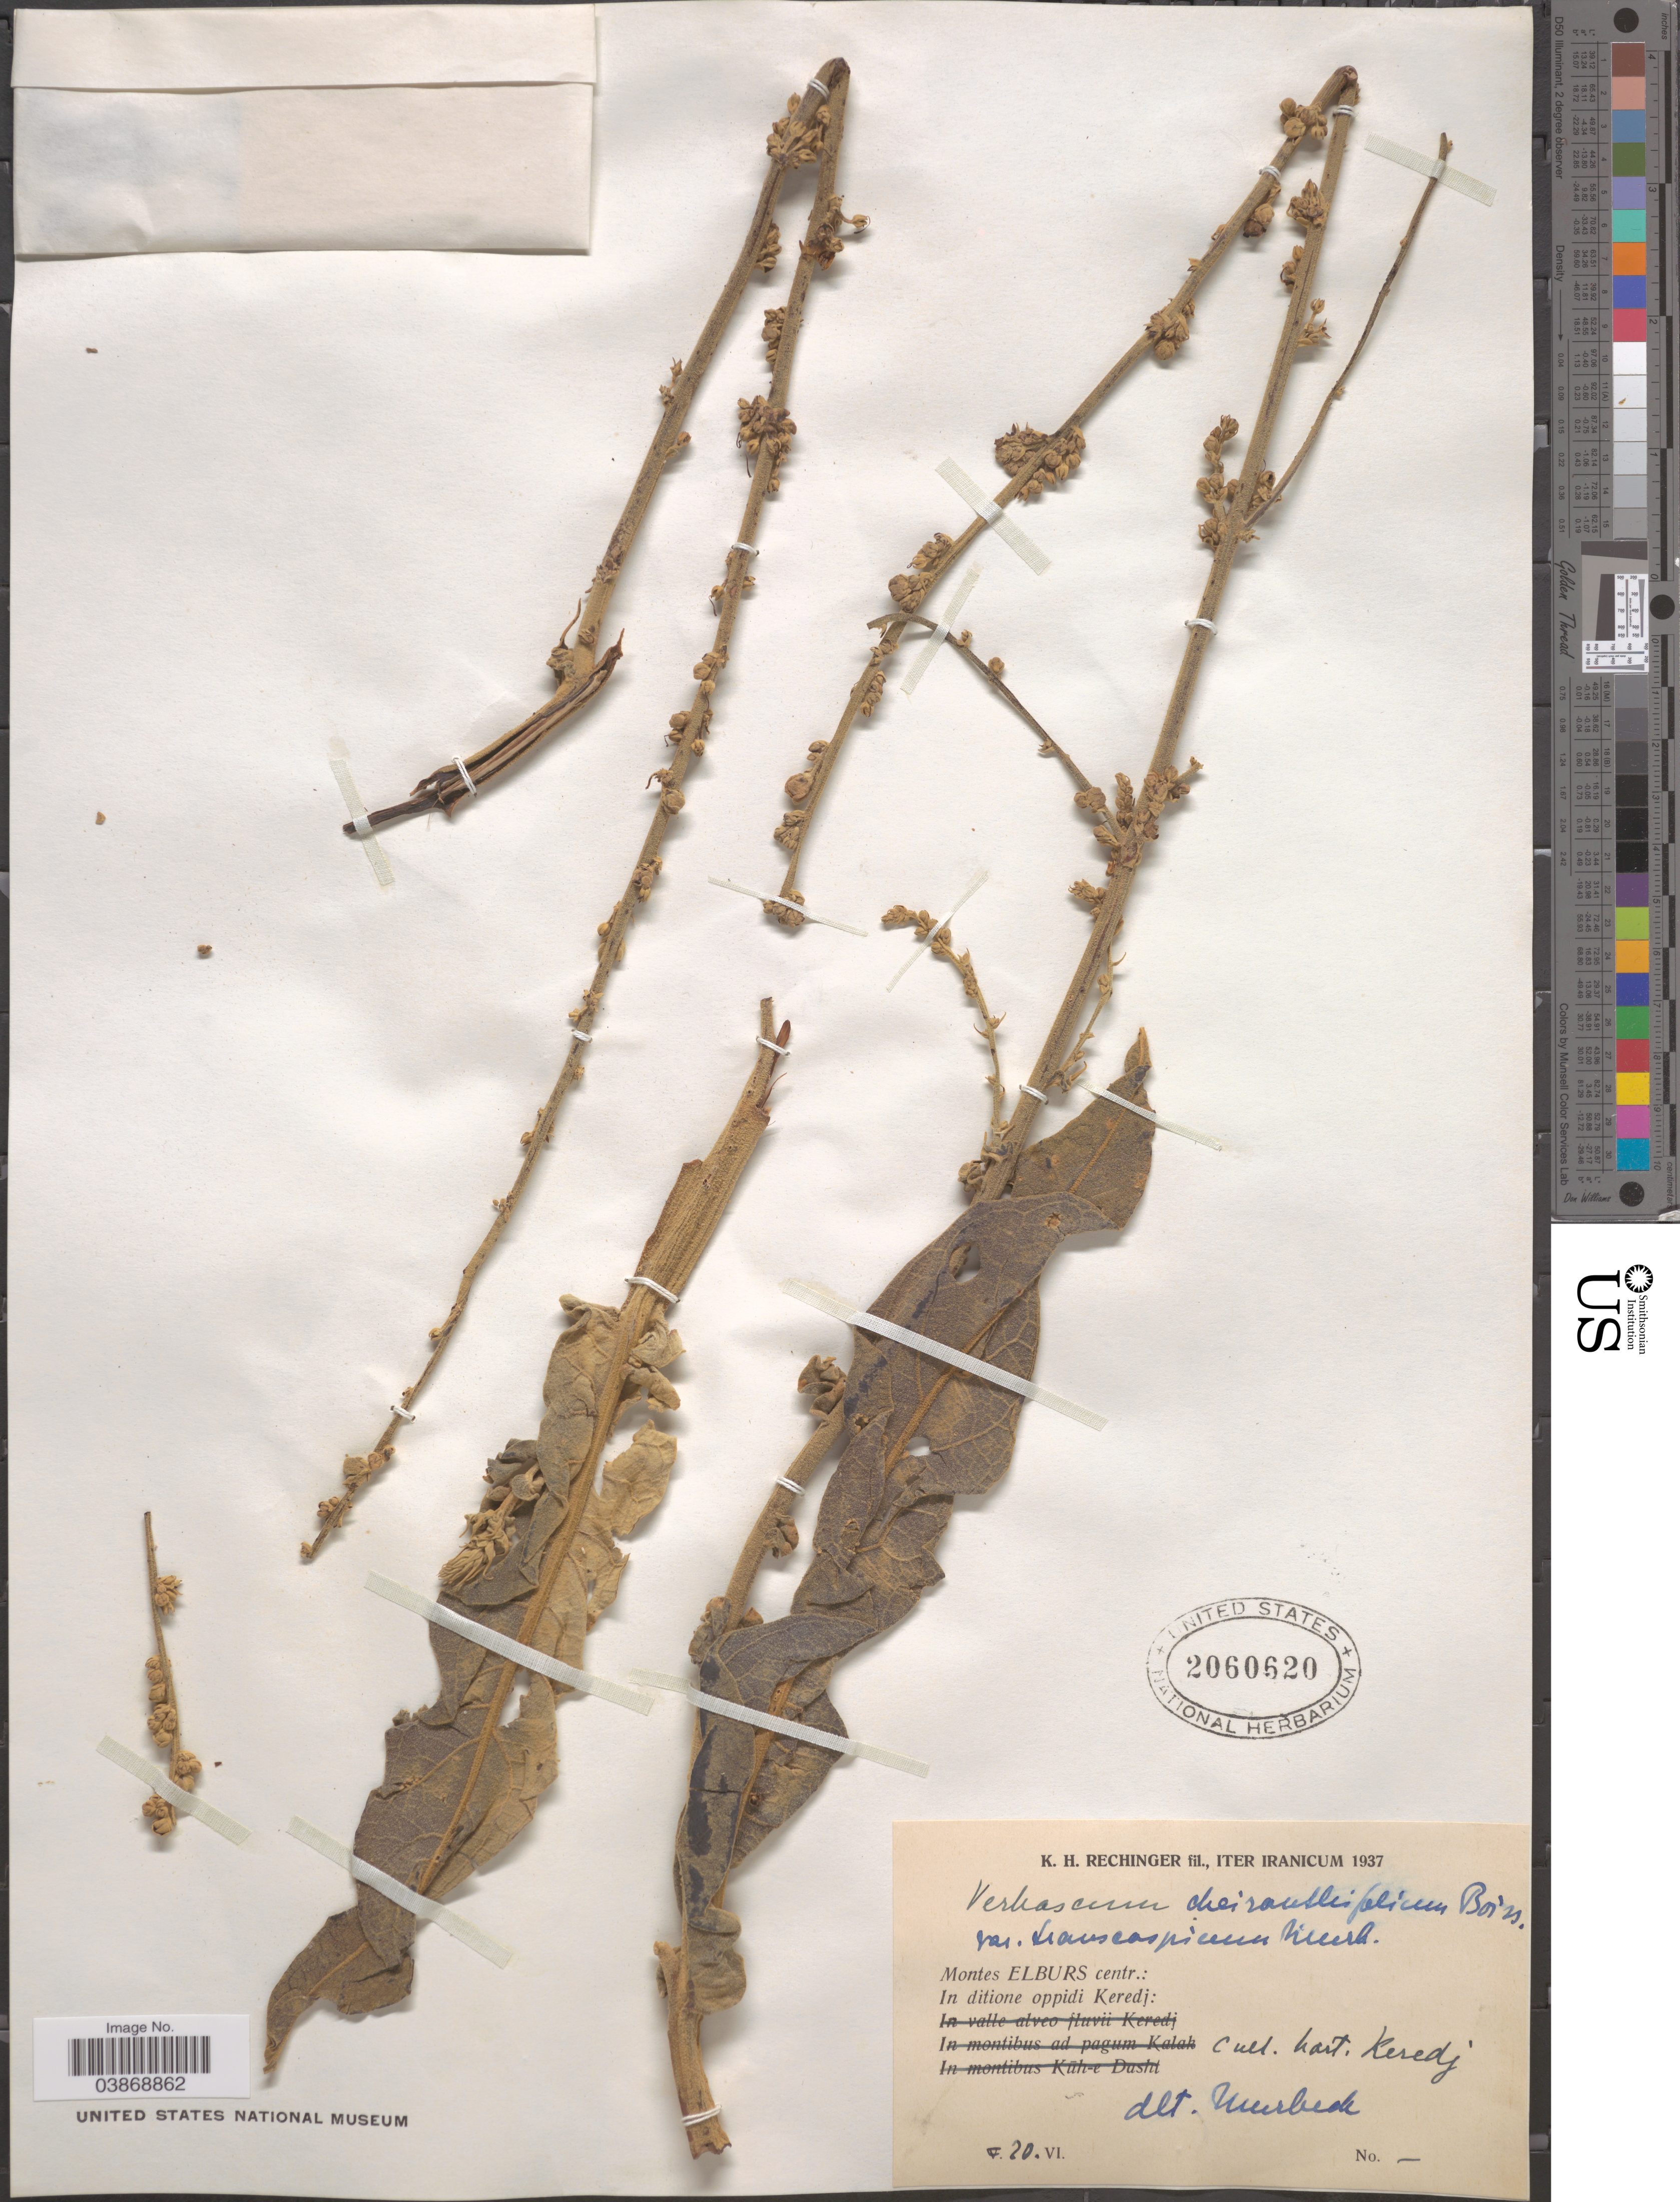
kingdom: Plantae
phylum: Tracheophyta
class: Magnoliopsida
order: Lamiales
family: Scrophulariaceae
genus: Verbascum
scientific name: Verbascum cheiranthifolium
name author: Boiss.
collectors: K. H. Rechinger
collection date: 1937-06-20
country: Iran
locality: Montes Elburs centr.: In ditione oppidi Keredj. Cult. hort. Keredj.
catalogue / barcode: US 2060620